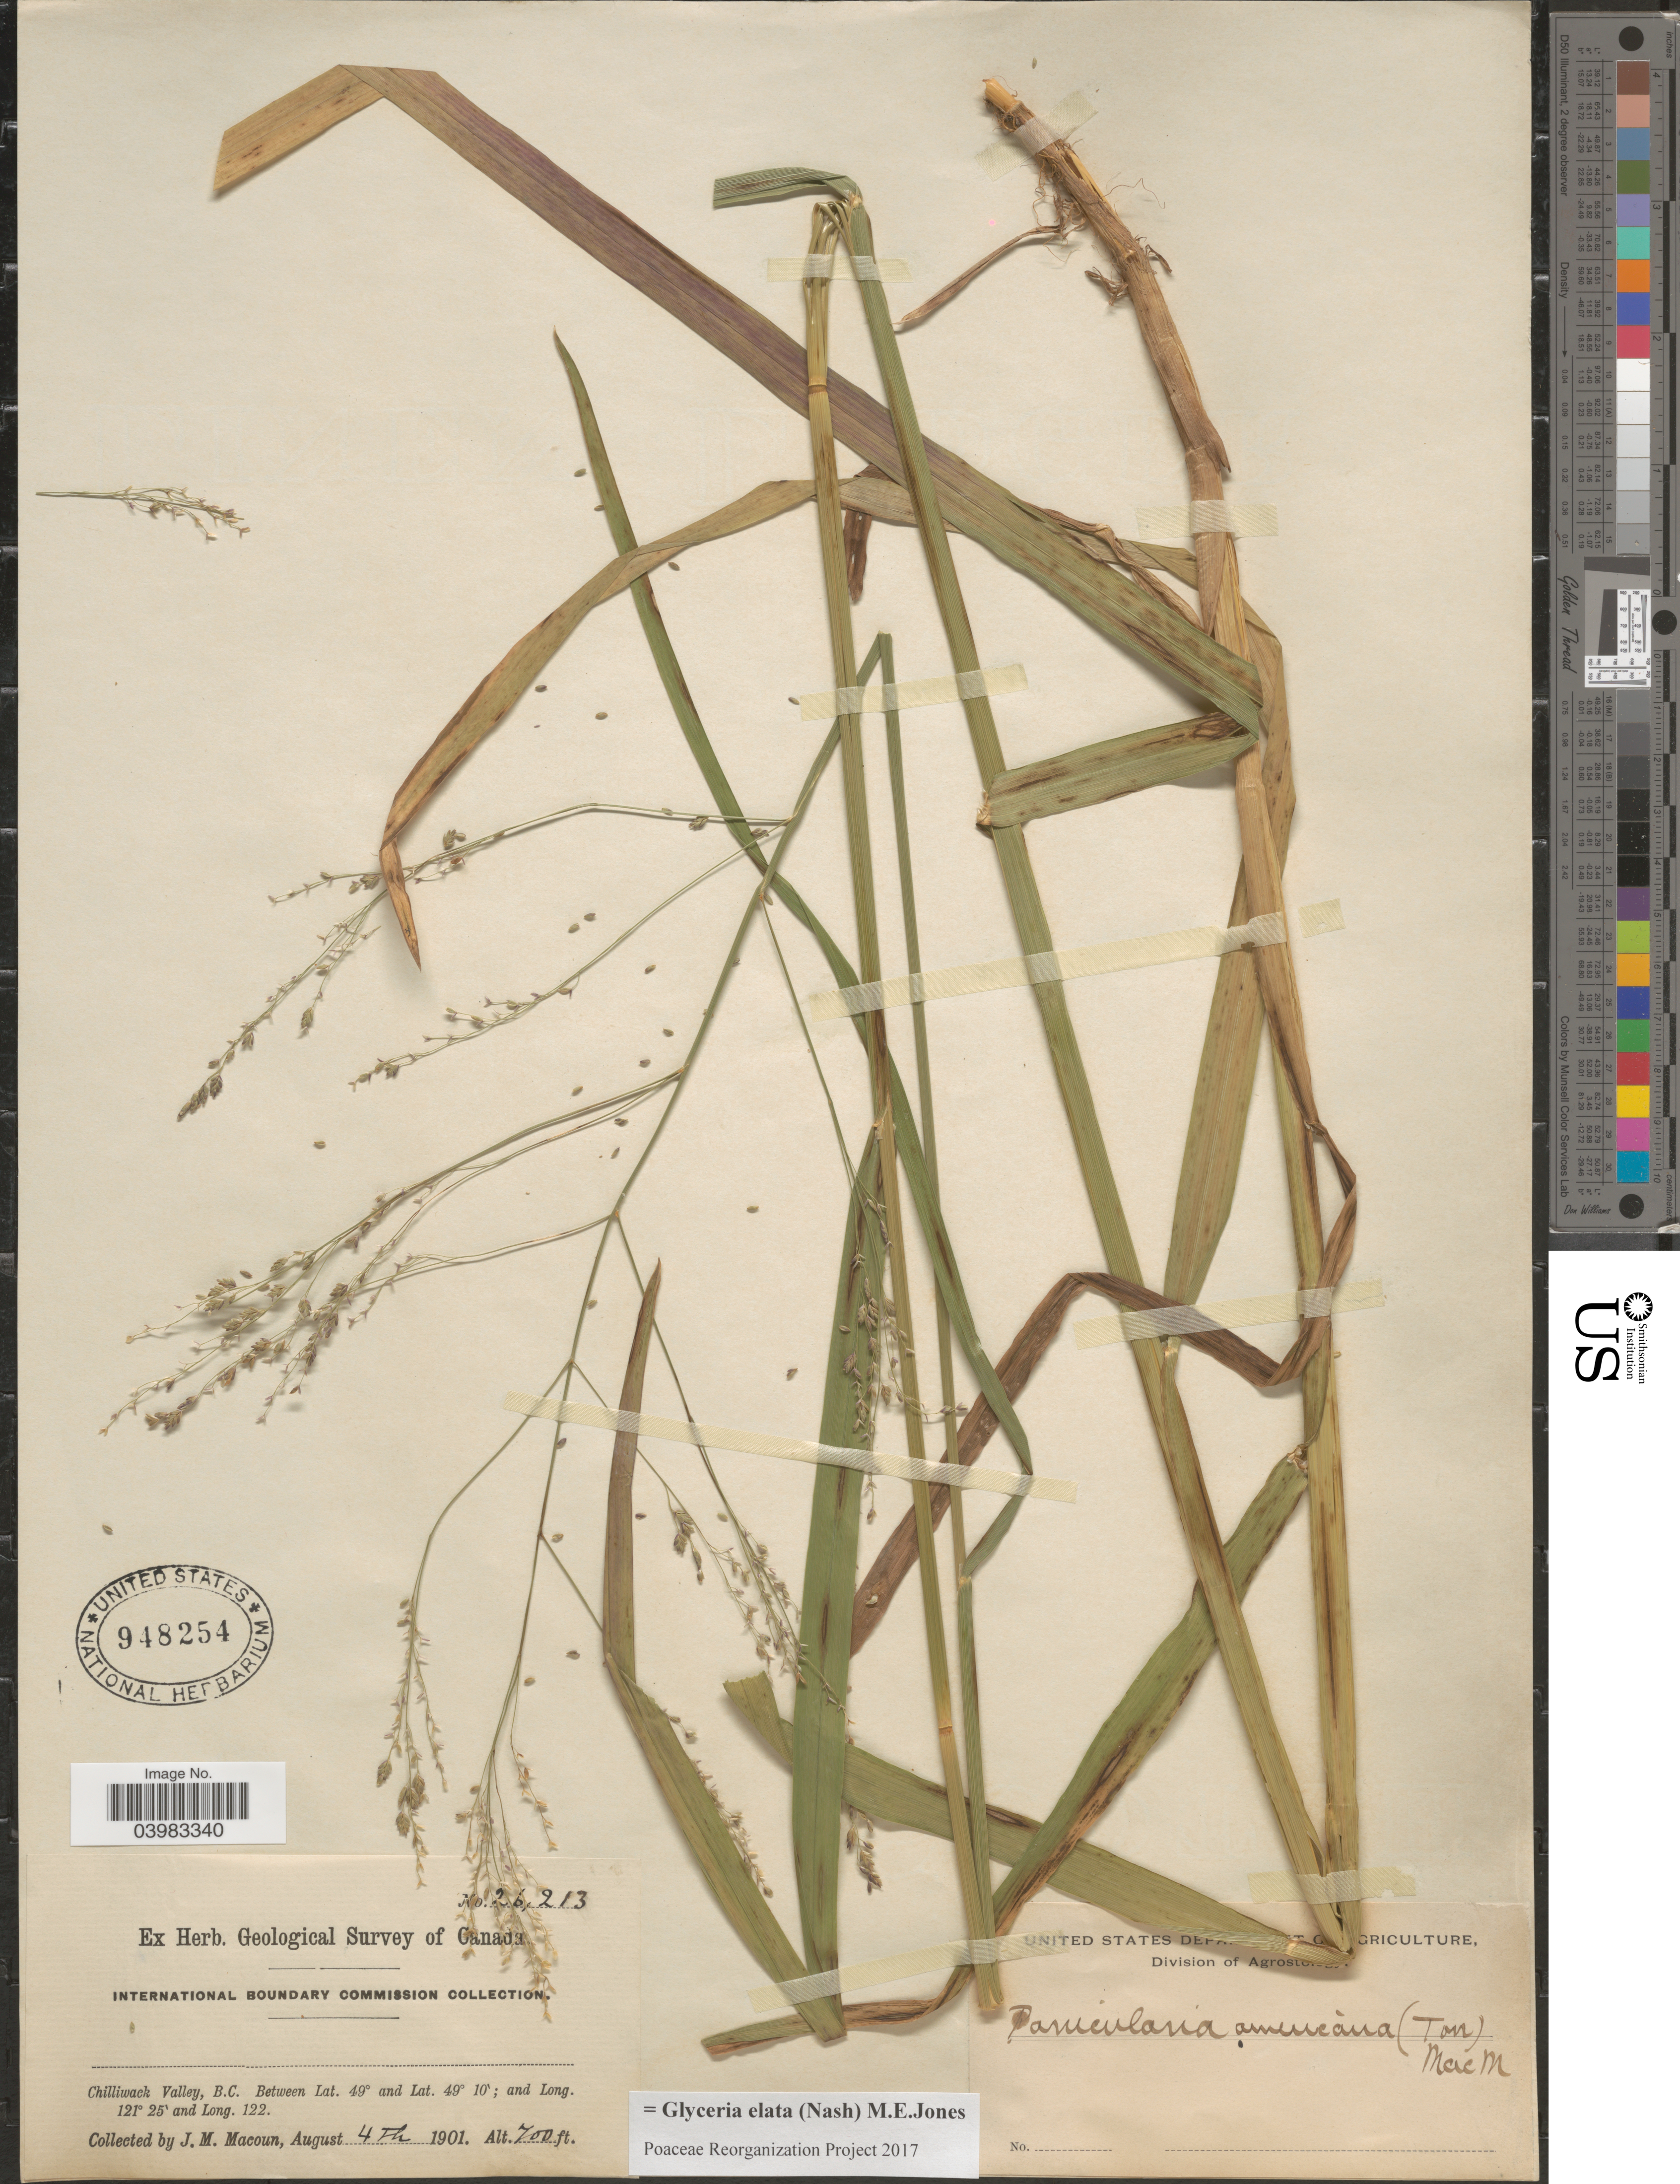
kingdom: Plantae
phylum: Tracheophyta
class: Liliopsida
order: Poales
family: Poaceae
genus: Glyceria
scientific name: Glyceria elata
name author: (Nash) M.E. Jones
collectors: J. M. Macoun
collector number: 26213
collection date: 1901-08-04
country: Canada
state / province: British Columbia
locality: Chilliwack Valley.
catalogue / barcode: US 948254